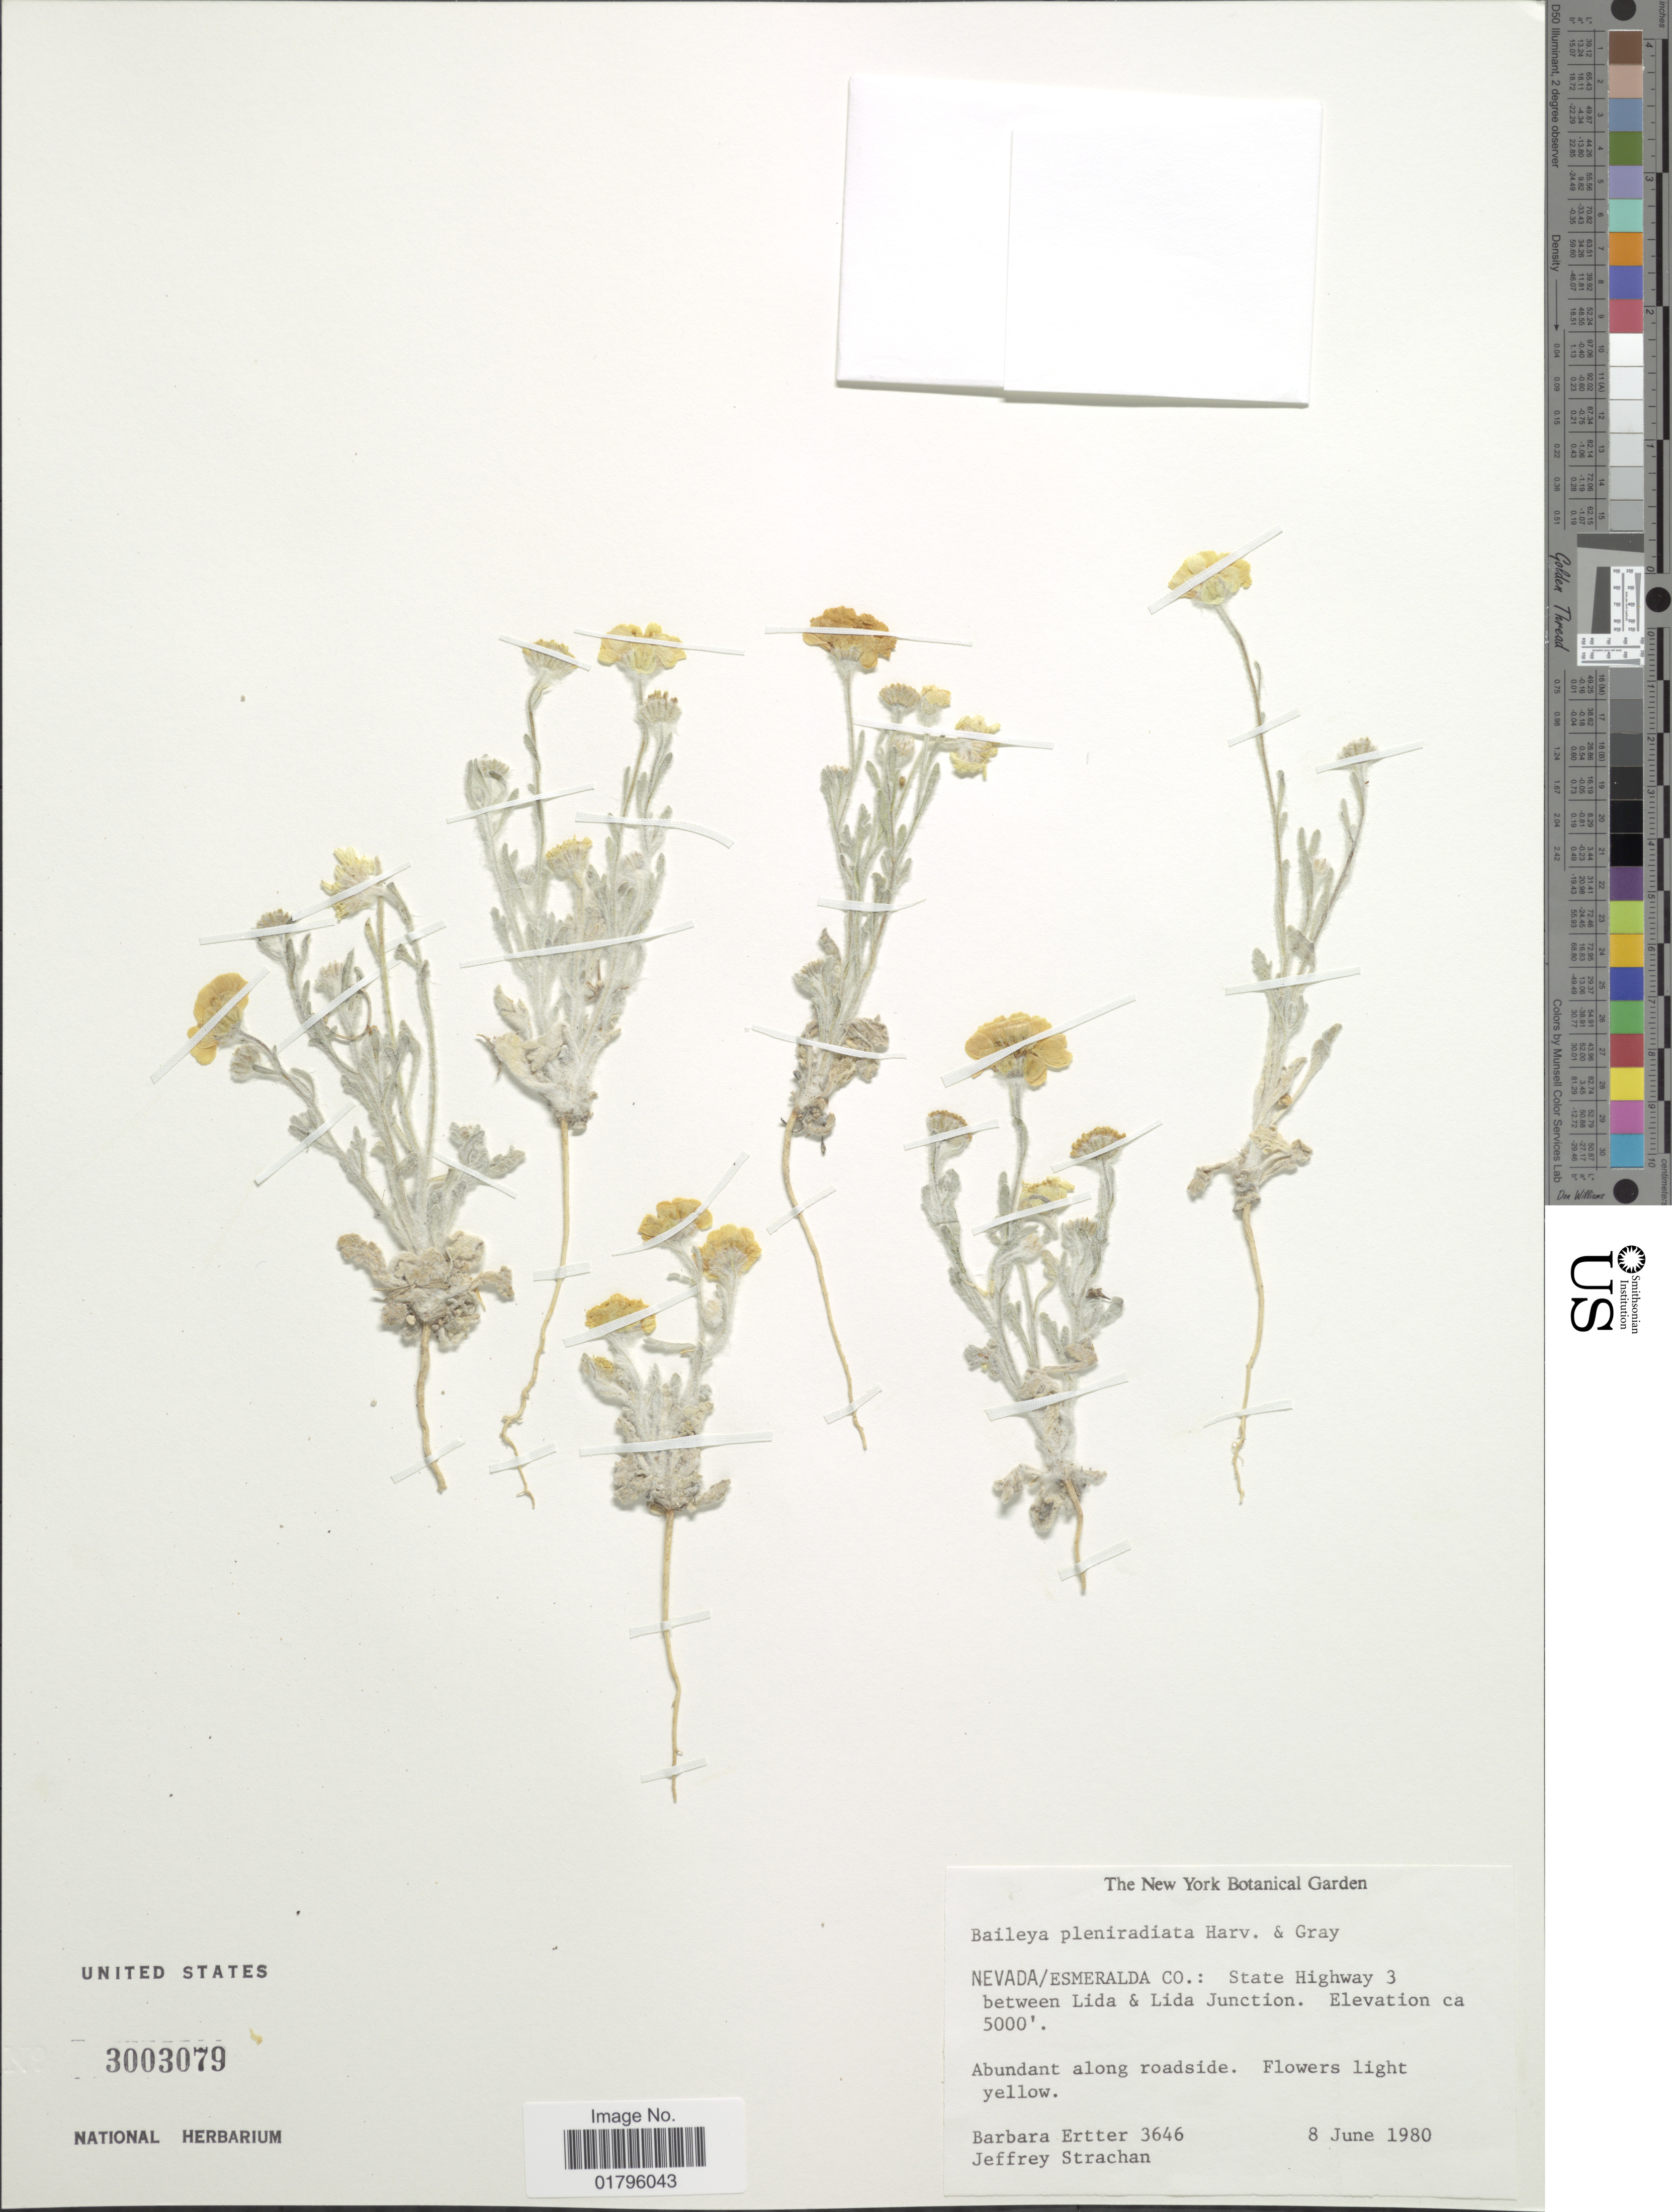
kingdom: Plantae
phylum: Tracheophyta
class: Magnoliopsida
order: Asterales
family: Asteraceae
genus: Baileya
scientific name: Baileya pleniradiata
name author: Harv. & A. Gray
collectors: B. Ertter & J. Strachan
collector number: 3646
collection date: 1980-06-08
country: United States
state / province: Nevada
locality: Nevada/Esmeralda Co.: State Highway 3 between Lida & Lida Junction.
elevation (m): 1524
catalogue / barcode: US 3003079